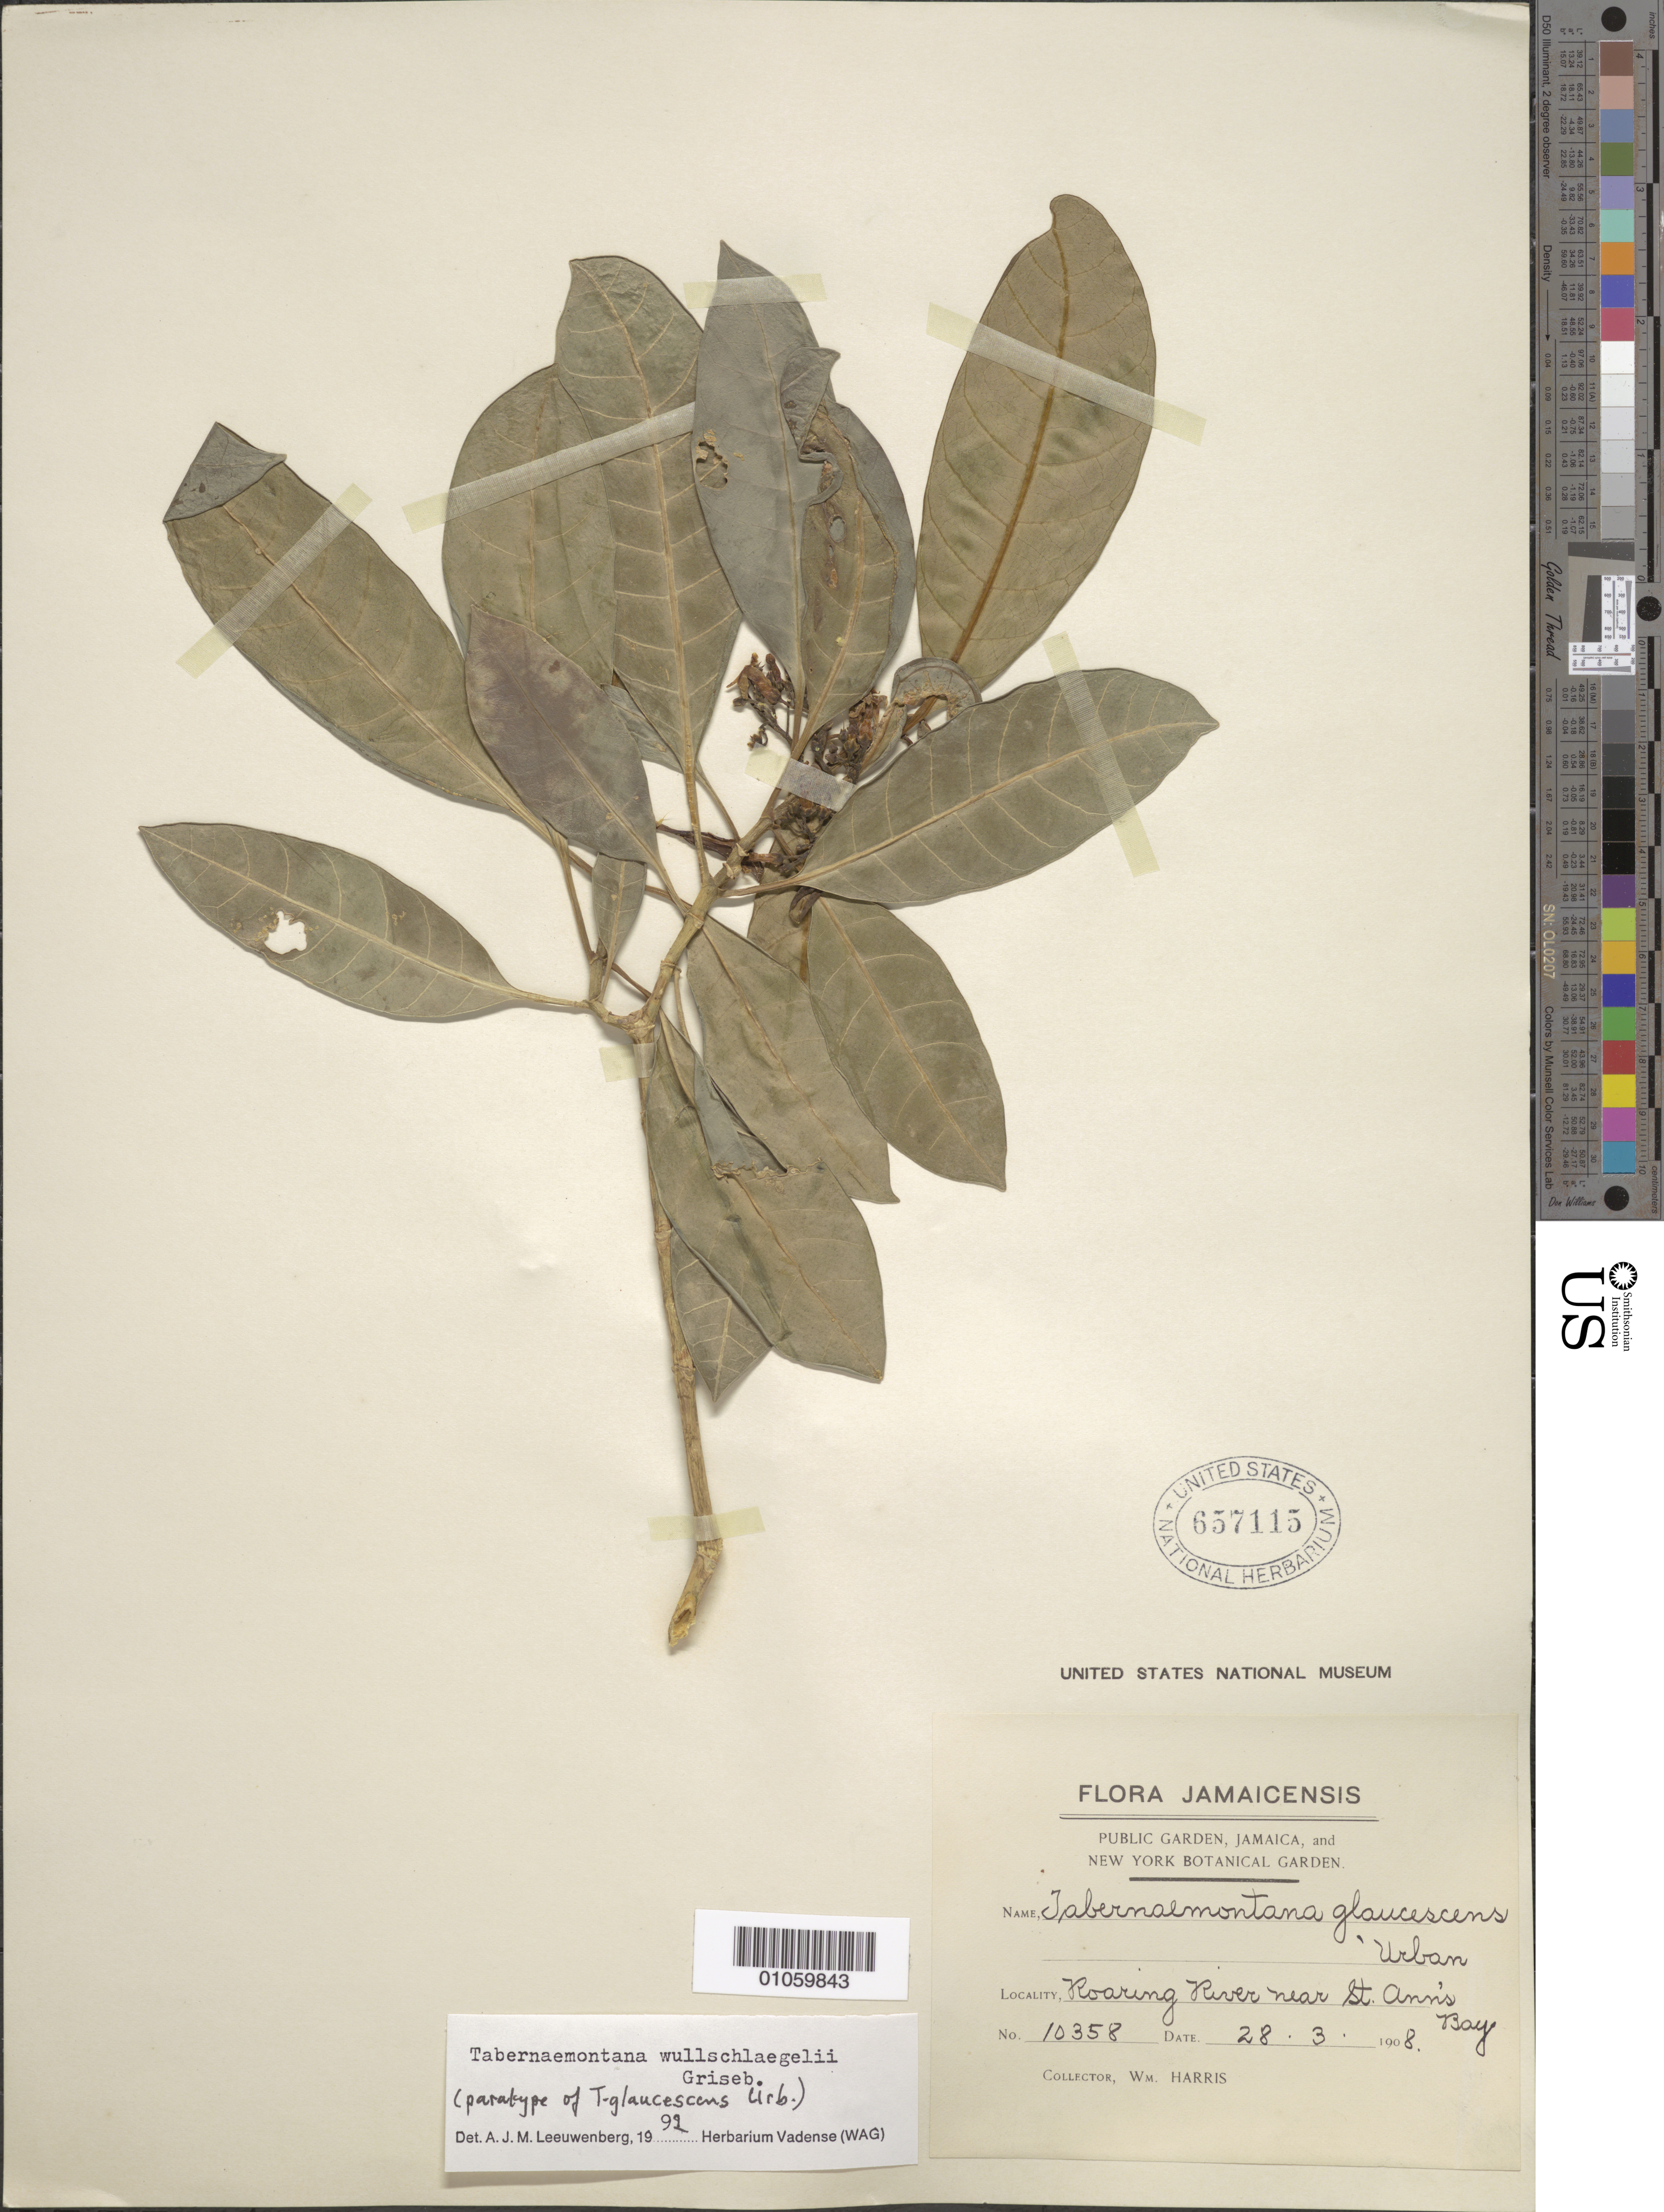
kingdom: Plantae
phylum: Tracheophyta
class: Magnoliopsida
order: Gentianales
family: Apocynaceae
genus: Tabernaemontana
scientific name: Tabernaemontana wullschlaegelii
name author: Griseb.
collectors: W. Harris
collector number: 10358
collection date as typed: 28 Mar 1908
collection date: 1908-03-28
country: Jamaica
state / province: Saint Ann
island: Jamaica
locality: Roaring River near St. Ann's Bay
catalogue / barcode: US 657115